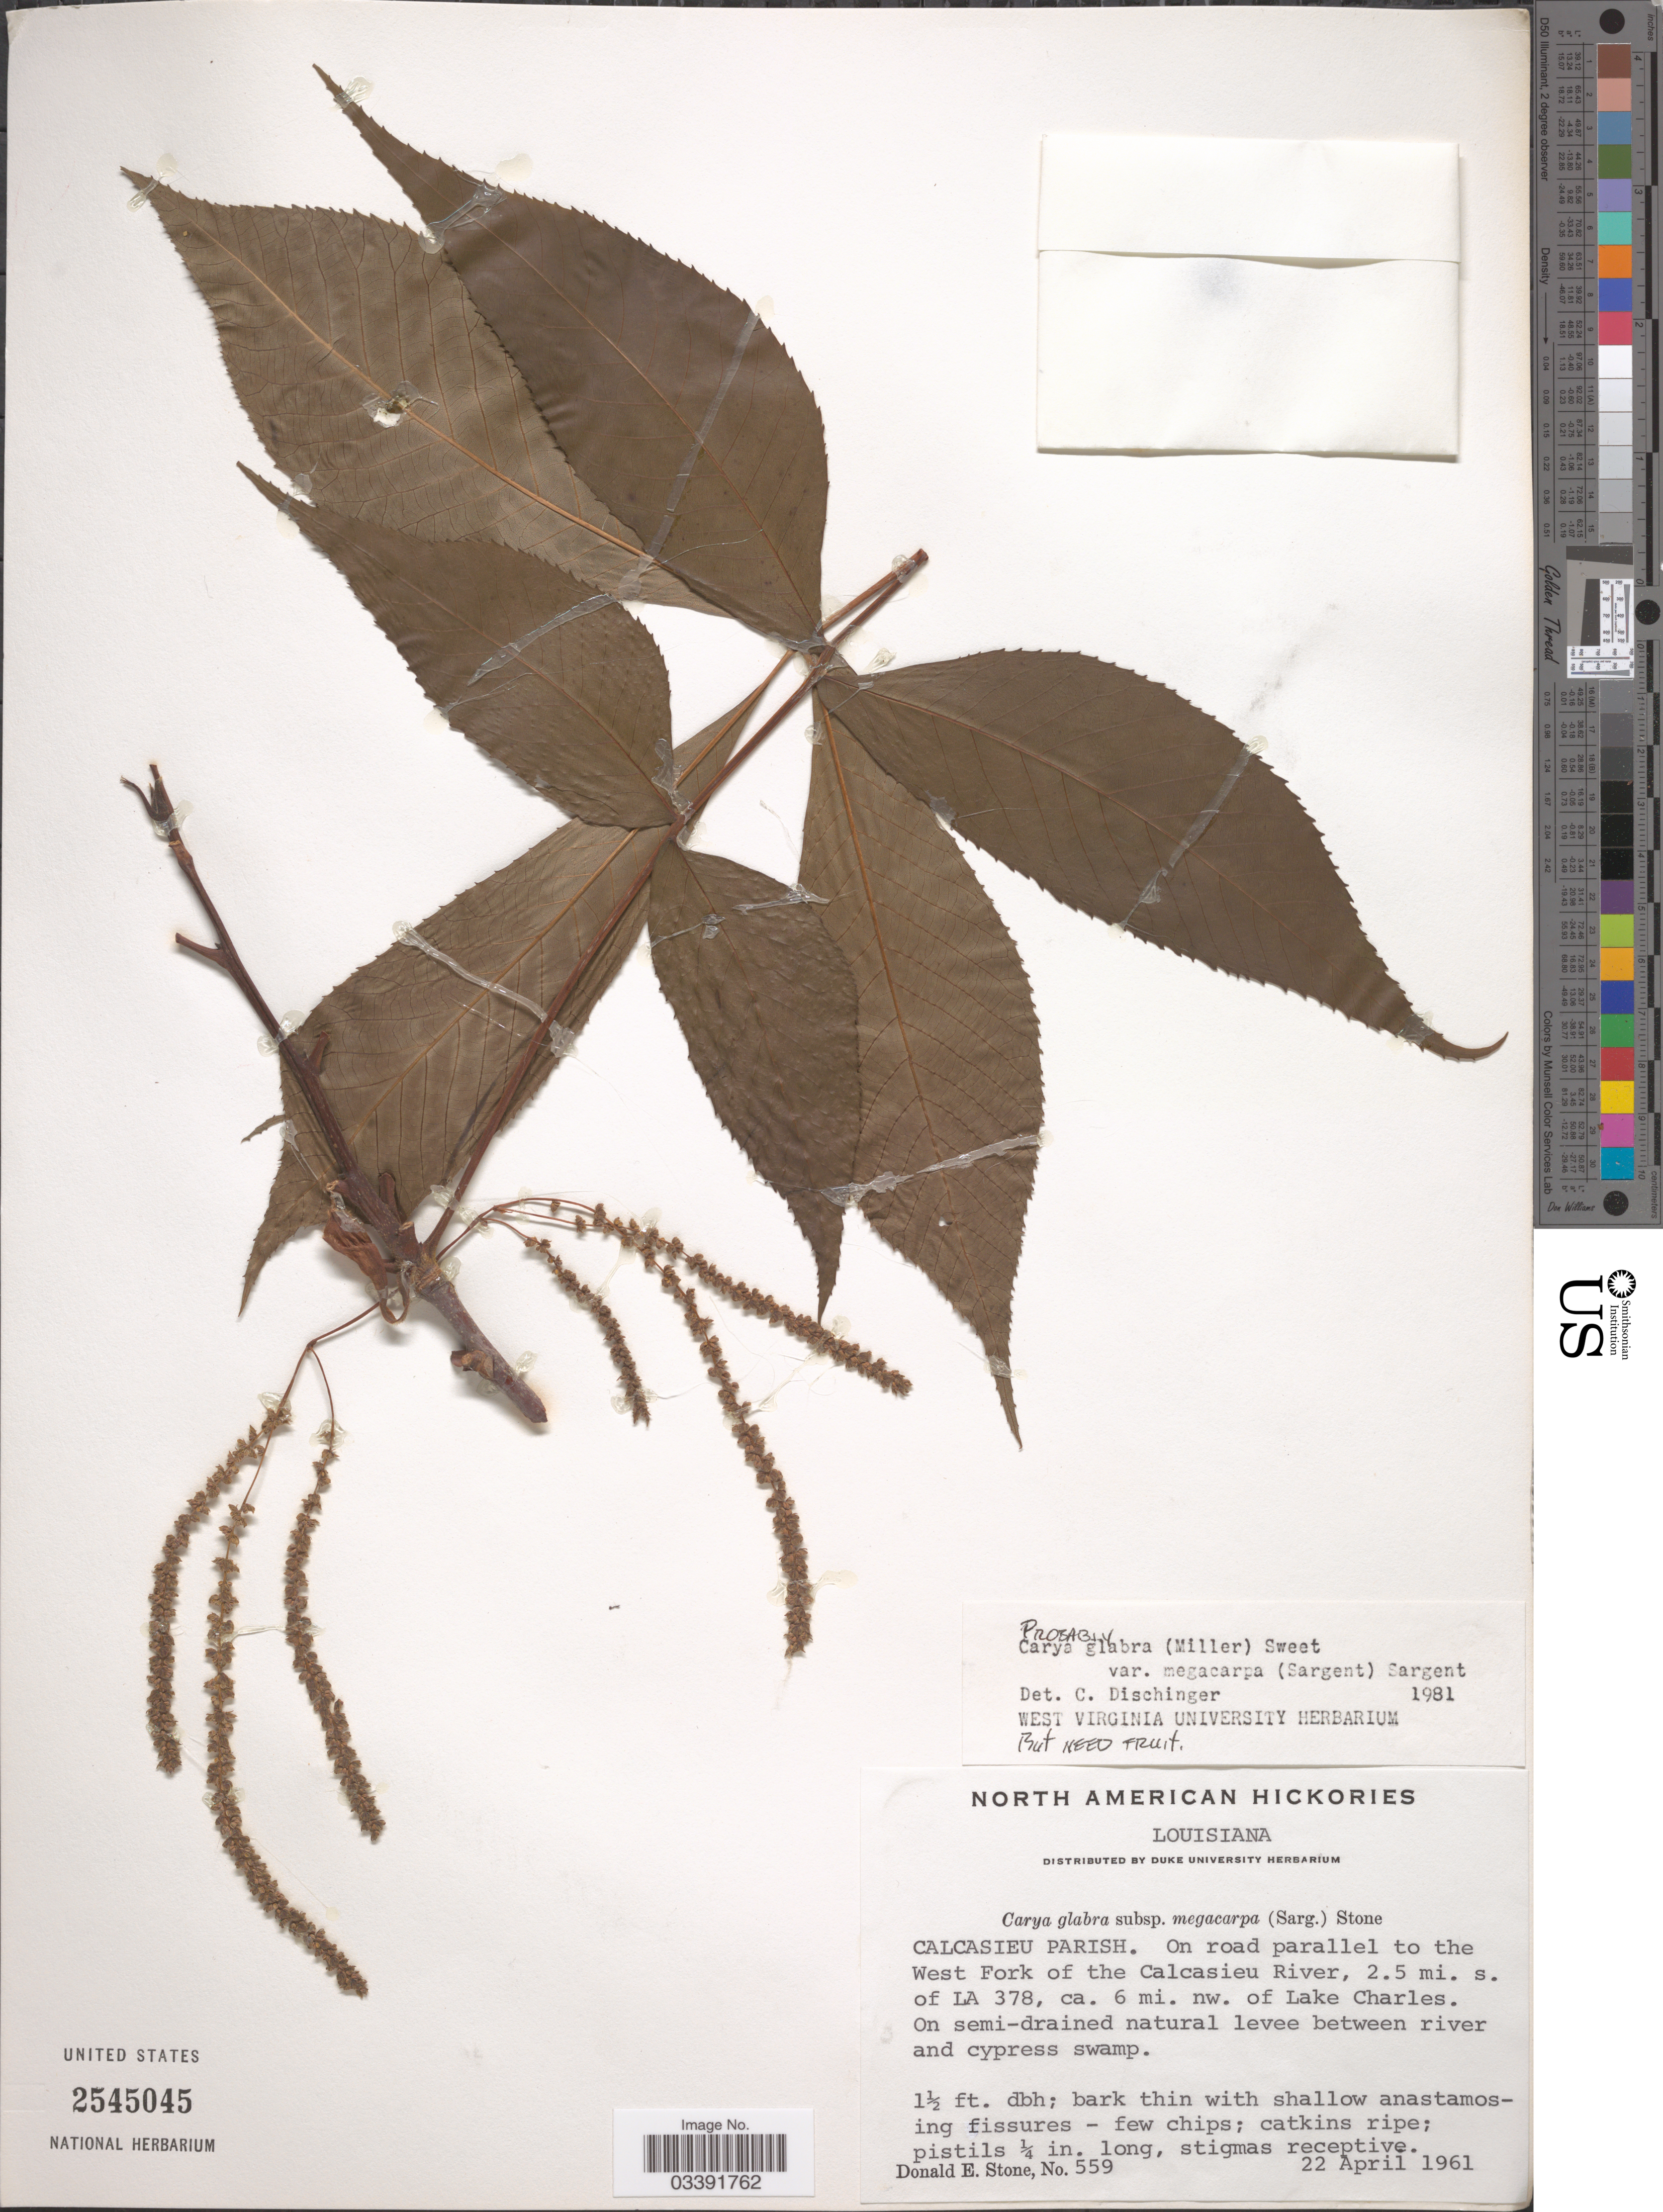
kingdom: Plantae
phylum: Tracheophyta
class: Magnoliopsida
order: Fagales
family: Juglandaceae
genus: Carya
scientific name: Carya glabra var. megacarpa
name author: (Sarg.) Sarg.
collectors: D. Stone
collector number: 559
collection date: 1961-04-22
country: United States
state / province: Louisiana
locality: Calcasieu Parish. On road parallel to the West Fork of the Calcasieu River, 2.5 mi. s. of LA 378, ca. 6 mi. nw. of Lake Charles.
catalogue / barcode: US 2545045